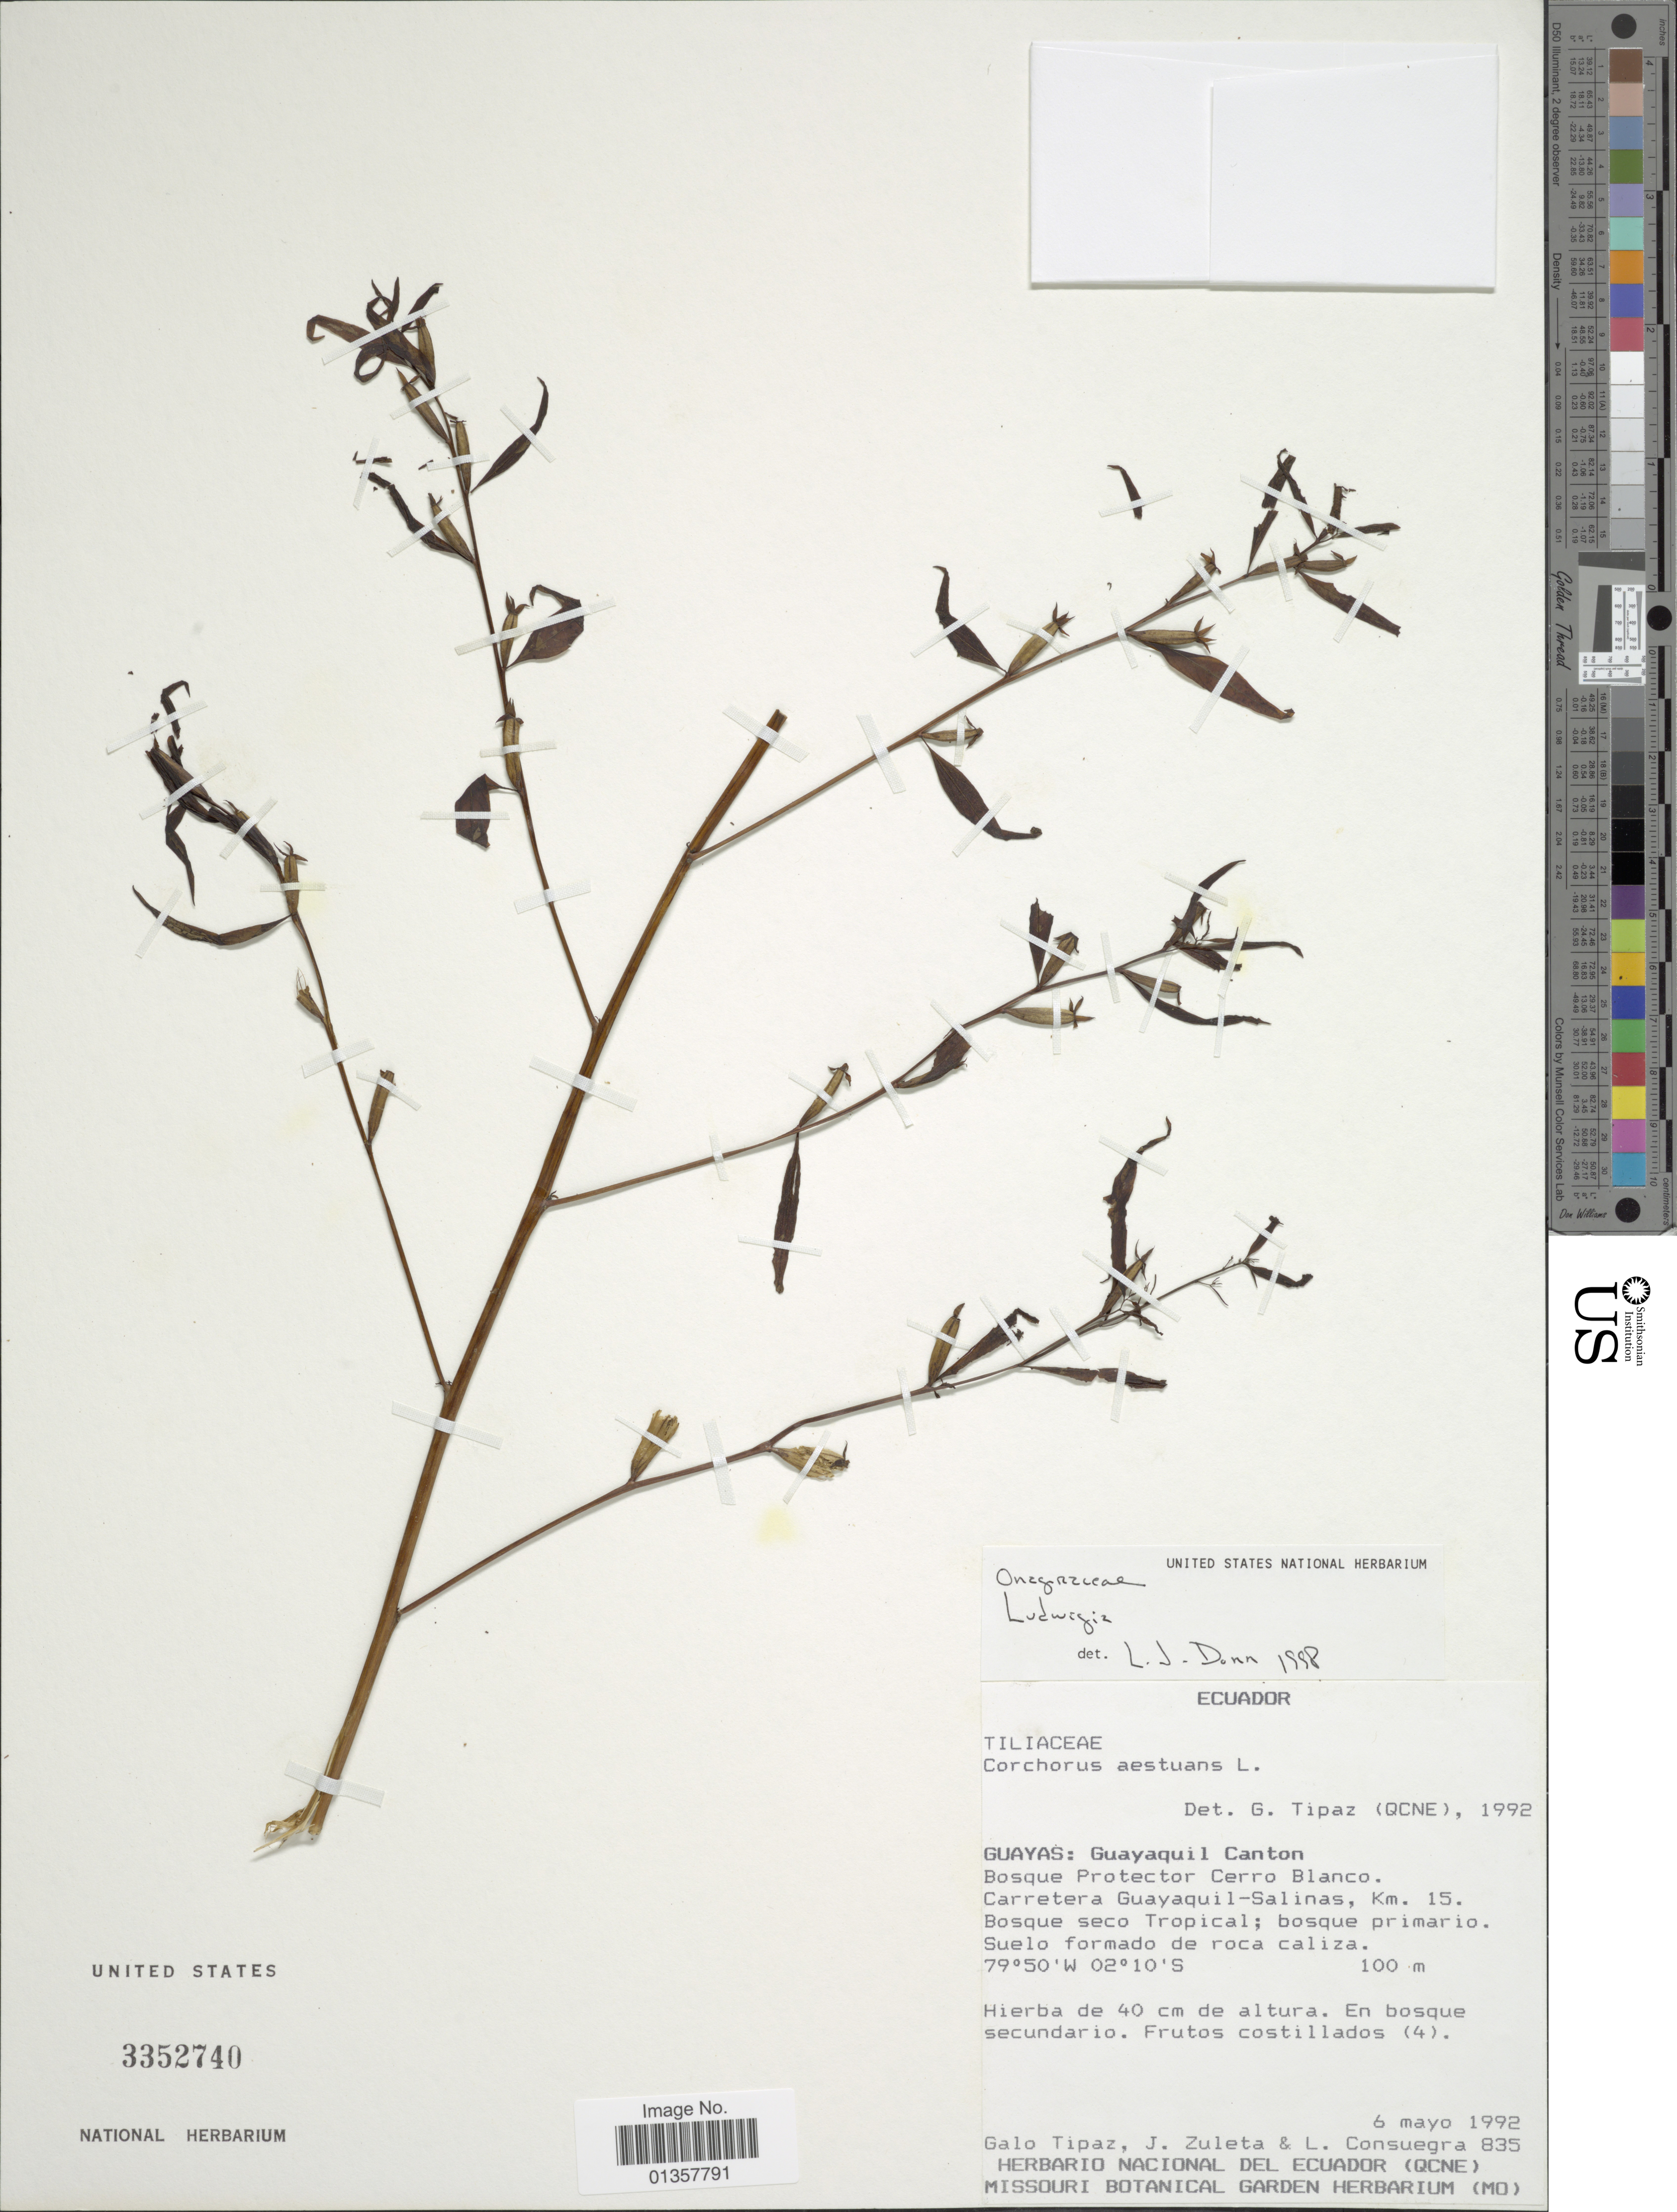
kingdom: Plantae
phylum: Tracheophyta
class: Magnoliopsida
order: Myrtales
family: Onagraceae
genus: Ludwigia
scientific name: Ludwigia sp.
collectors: G. Tipaz, J. Zuleta & L. Consuegra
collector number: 835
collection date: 1992-05-06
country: Ecuador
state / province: Guayas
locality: Guayaquil Canton. Bosque Protector Cerro Blanco. Carretera Guayaquil-Salinas, Km. 15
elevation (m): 100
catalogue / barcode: US 3352740